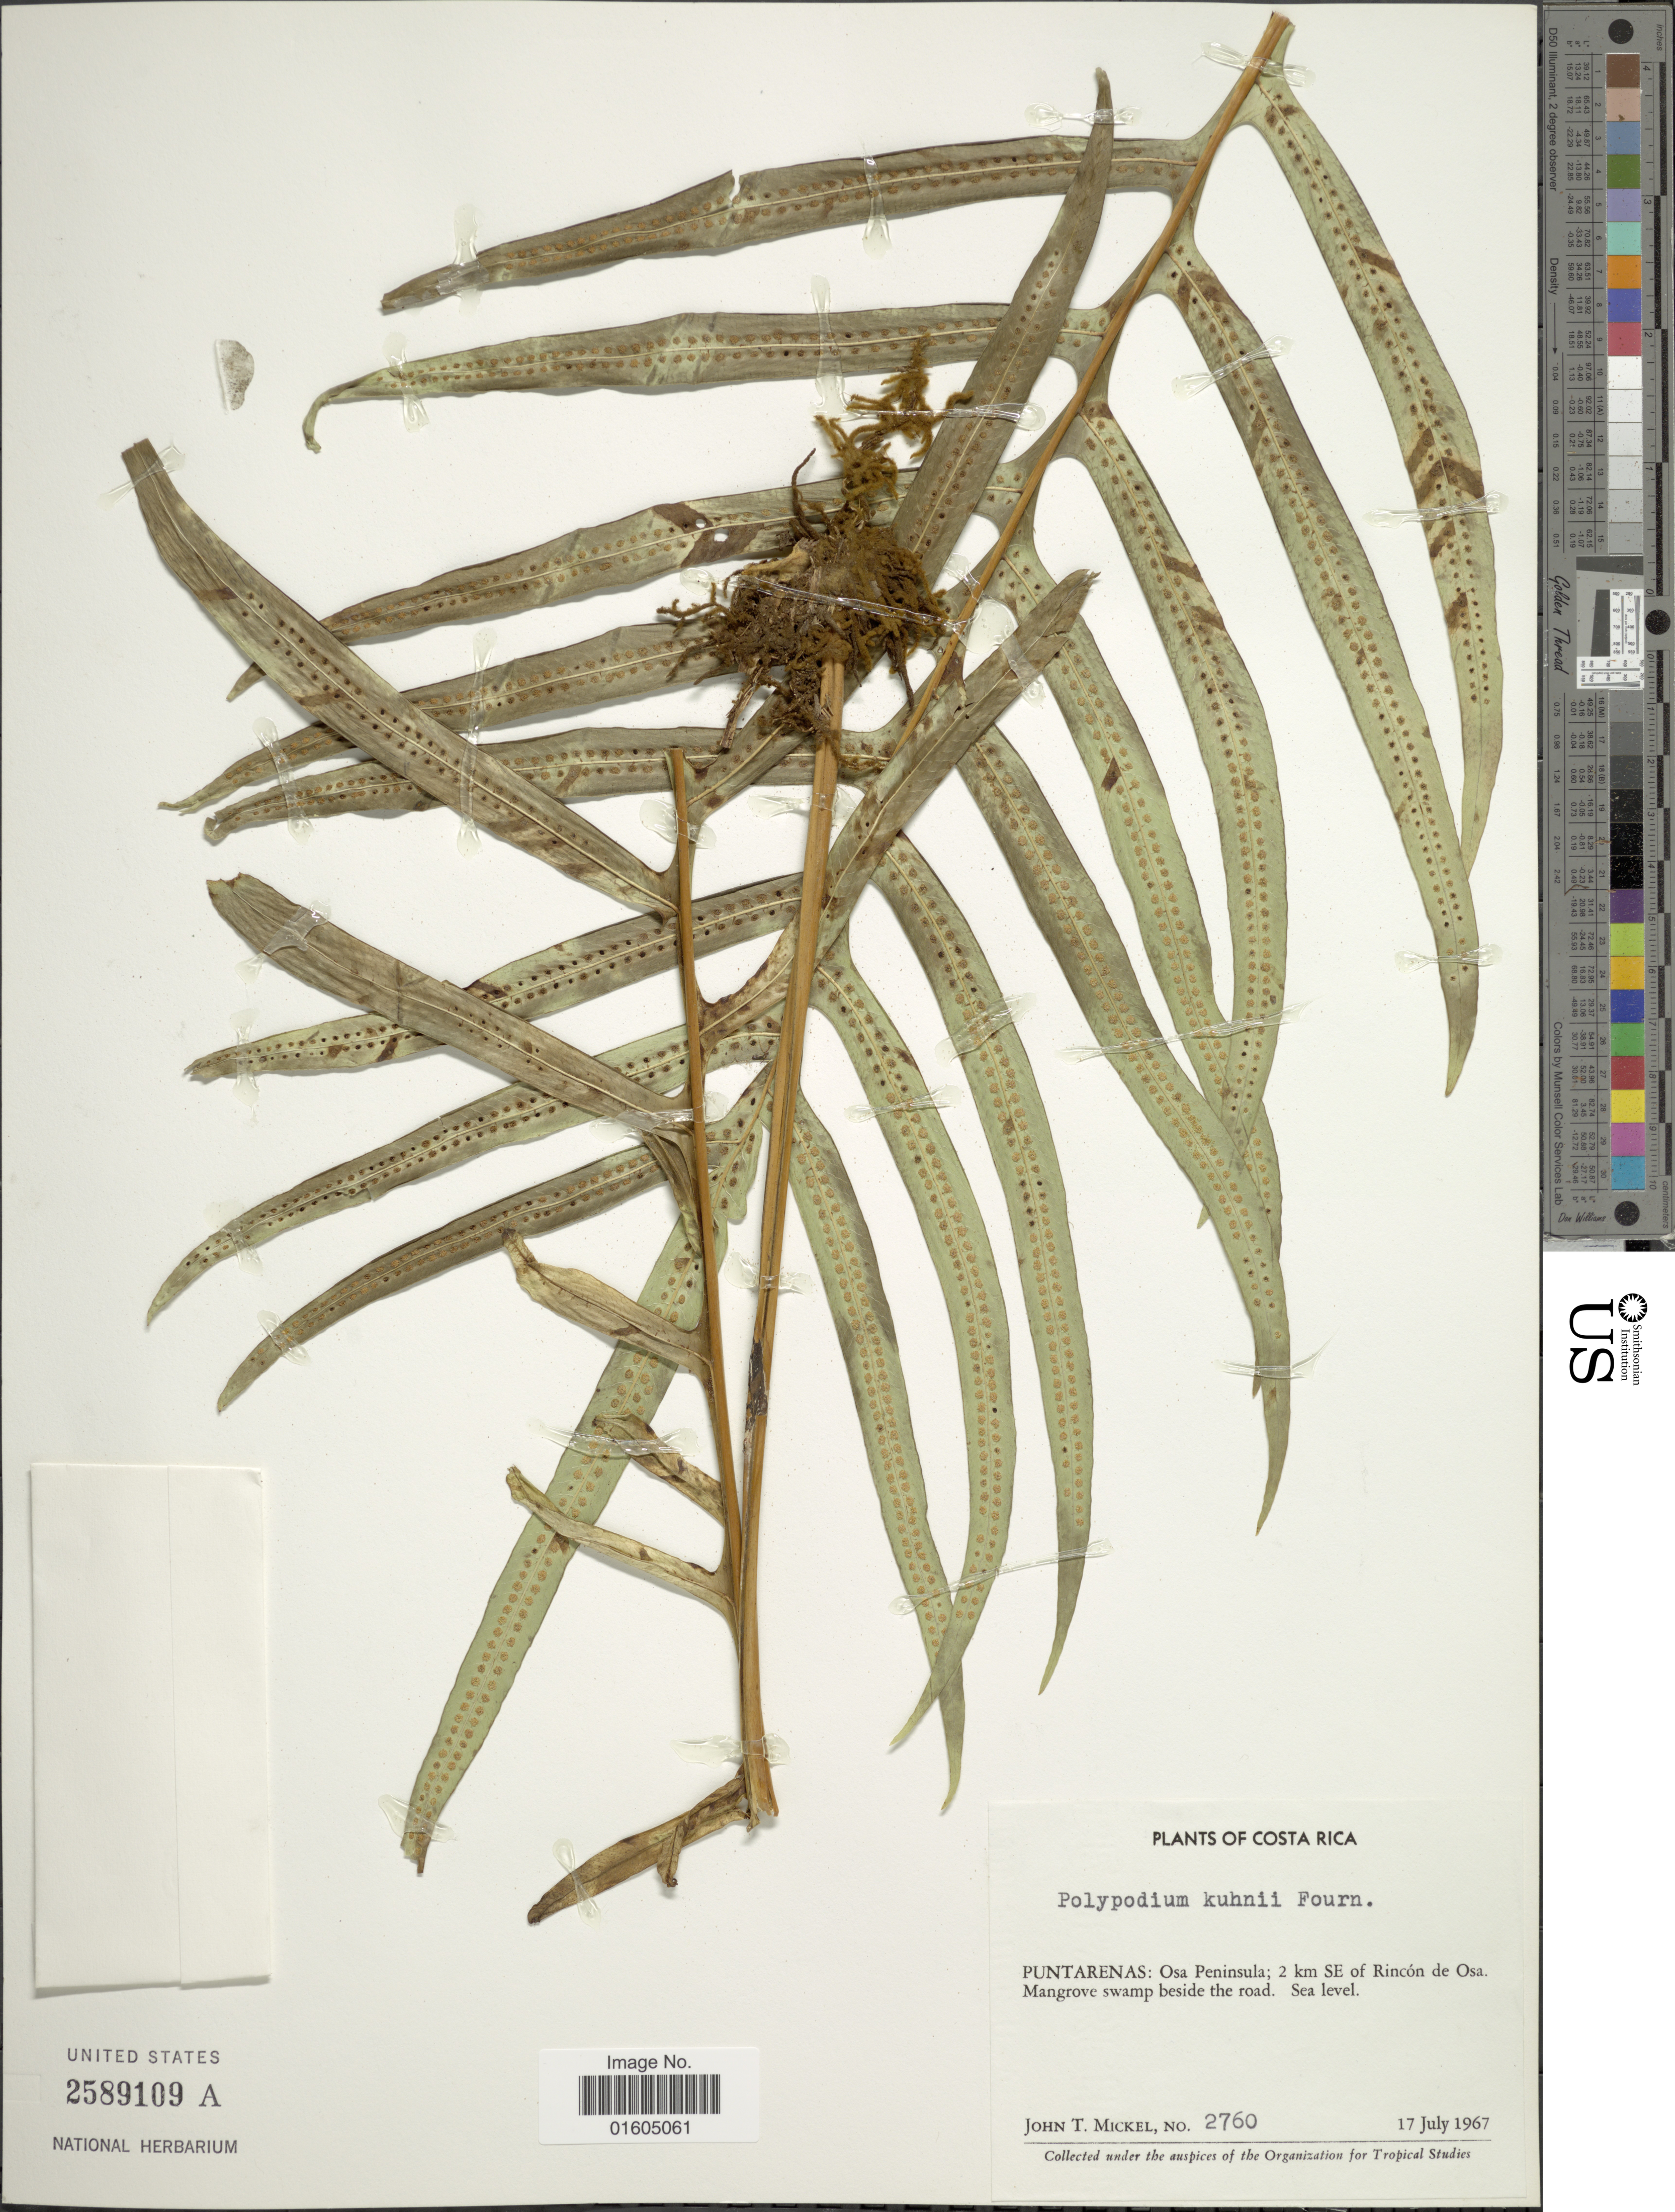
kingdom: Plantae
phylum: Tracheophyta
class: Polypodiopsida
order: Polypodiales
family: Polypodiaceae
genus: Serpocaulon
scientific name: Serpocaulon attenuatum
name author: (Humb. & Bonpl. ex Willd.) A.R. Sm.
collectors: J. T. Mickel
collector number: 2760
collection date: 1967-07-17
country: Costa Rica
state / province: Puntarenas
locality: Costa Rica. Puntarenas: Osa Peninsula; 2 km SE of Rincon de Osa. Mangrove swamp beside the road.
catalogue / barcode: US 2589109A